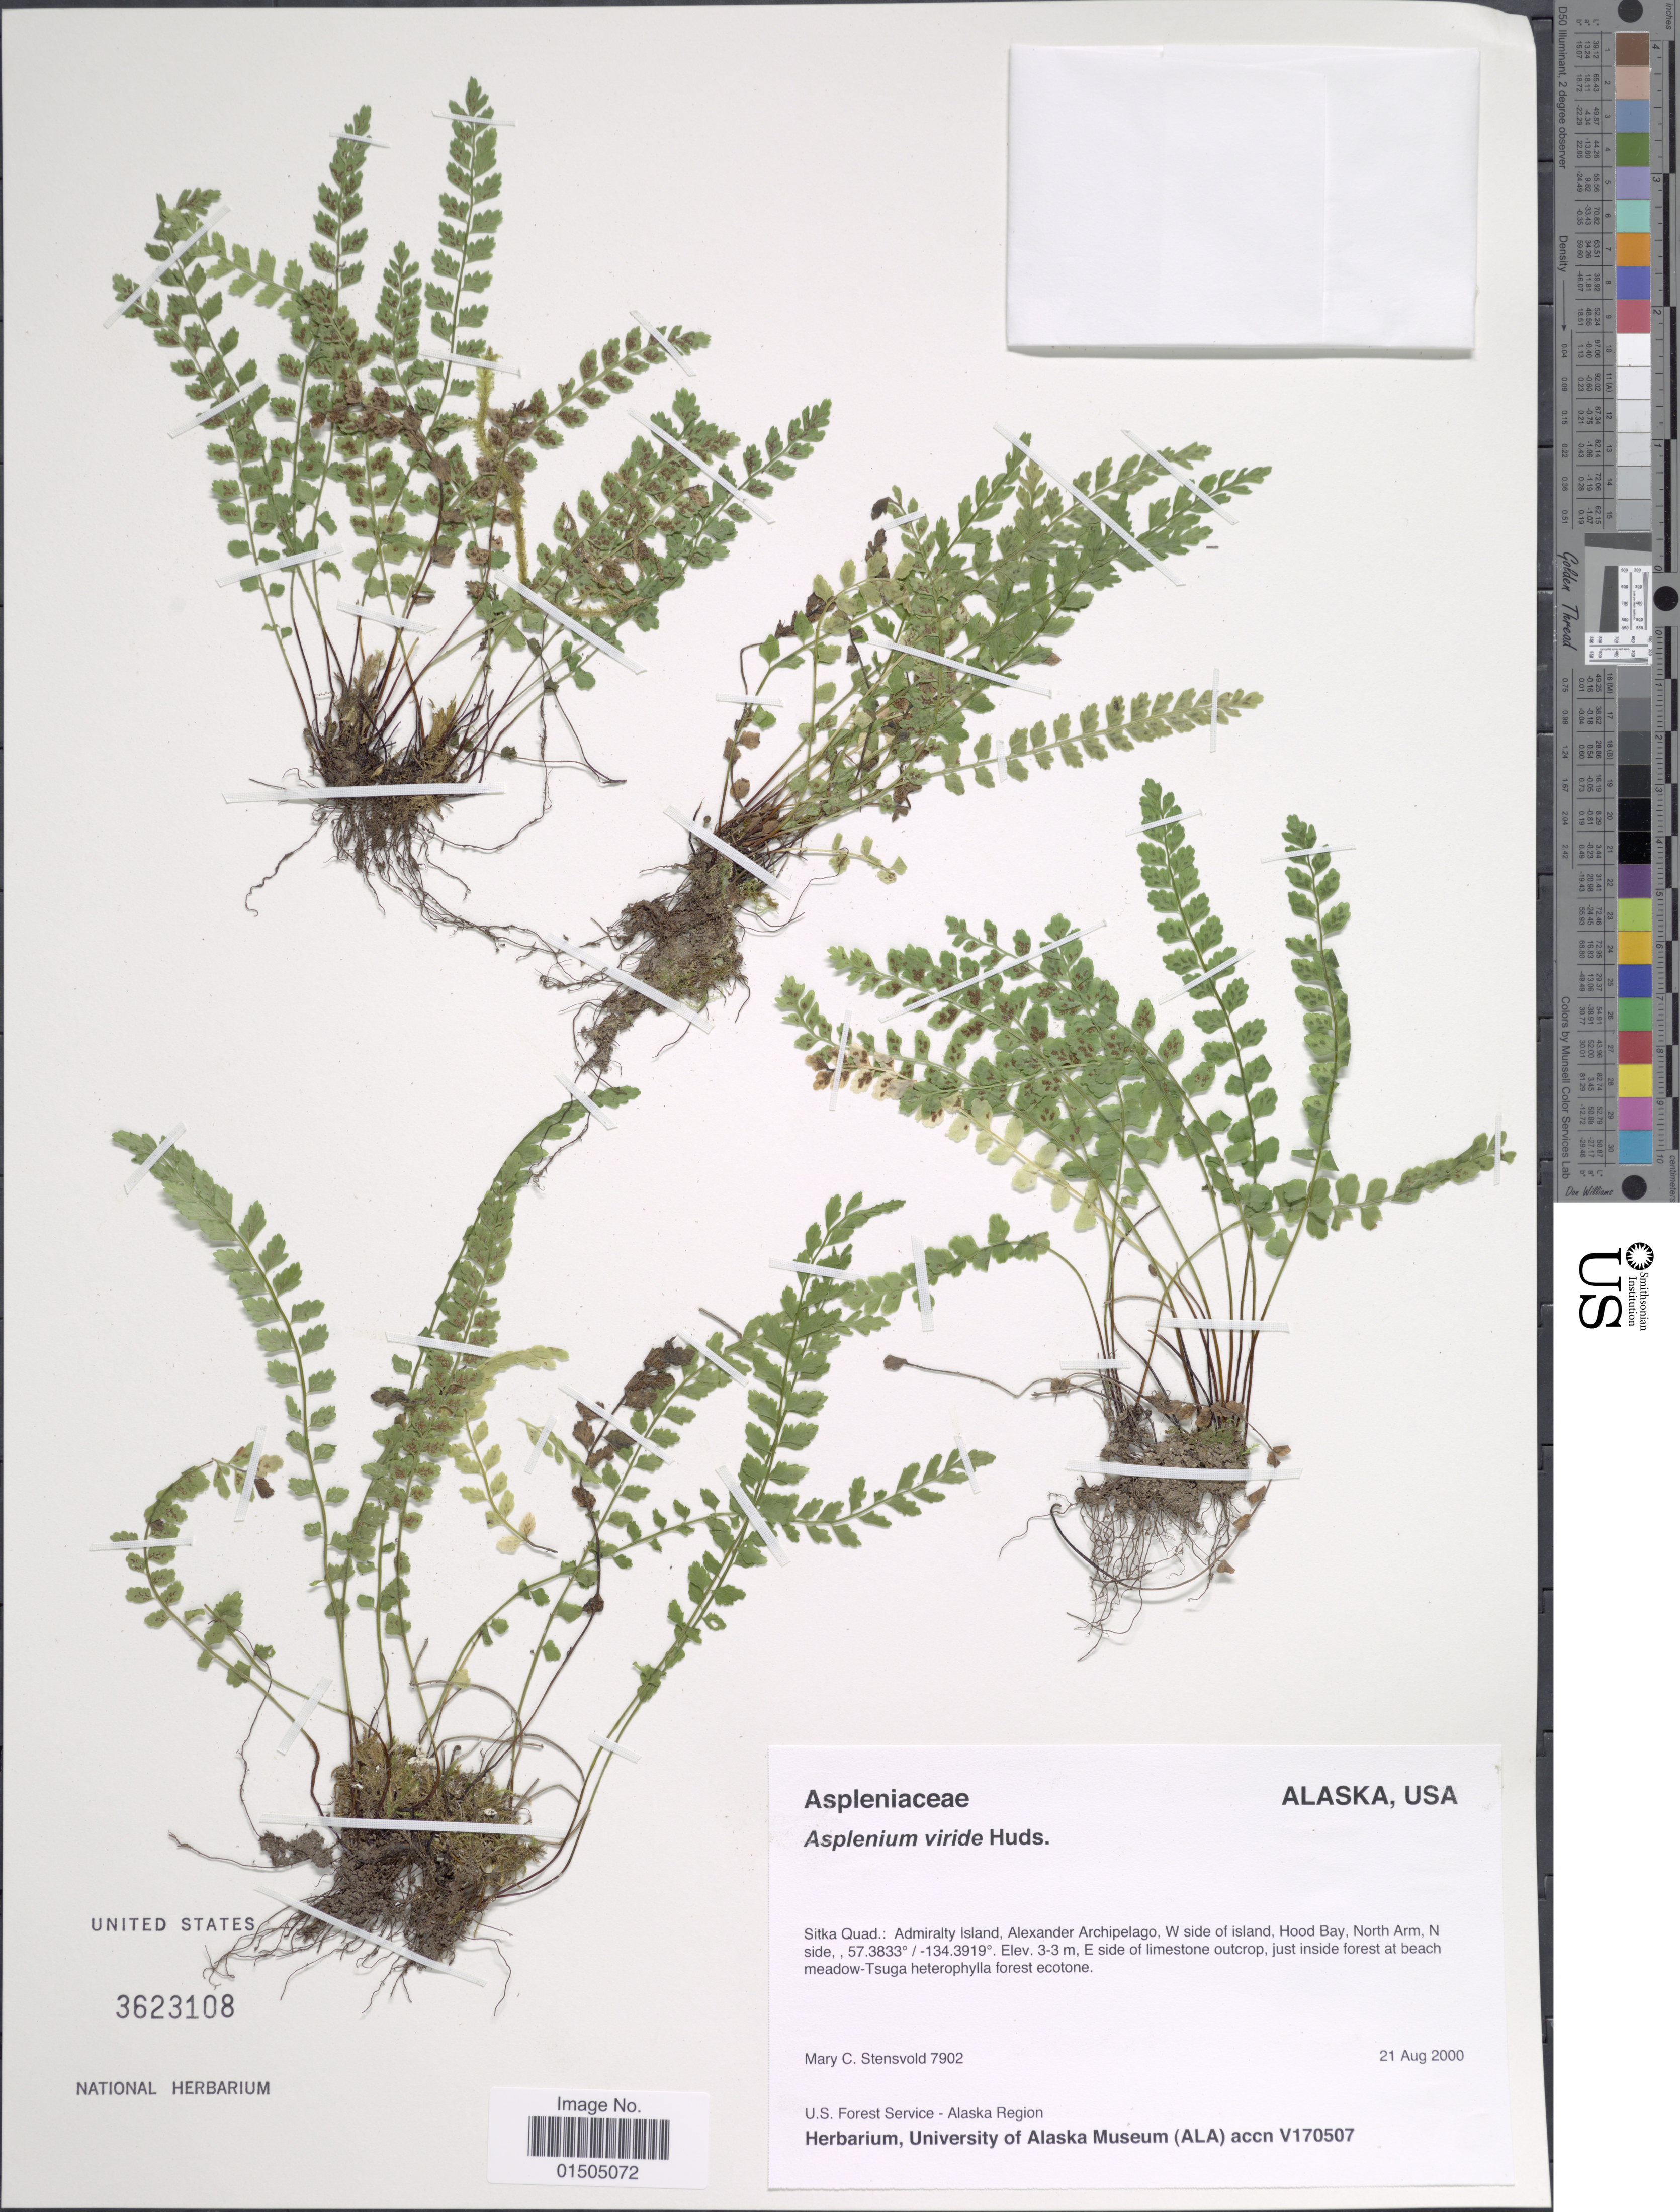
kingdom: Plantae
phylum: Tracheophyta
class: Polypodiopsida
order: Polypodiales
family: Aspleniaceae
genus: Asplenium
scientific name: Asplenium trichomanes-ramosum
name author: L.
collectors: M. Stensvold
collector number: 7902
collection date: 2000-08-21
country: United States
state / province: Alaska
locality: Sitka Quad.: Admiralty Island, Alexander Archipelago, W side of island, Hood Bay, North Arm, N side. U.S. Forest Service.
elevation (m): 3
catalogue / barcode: US 3623108